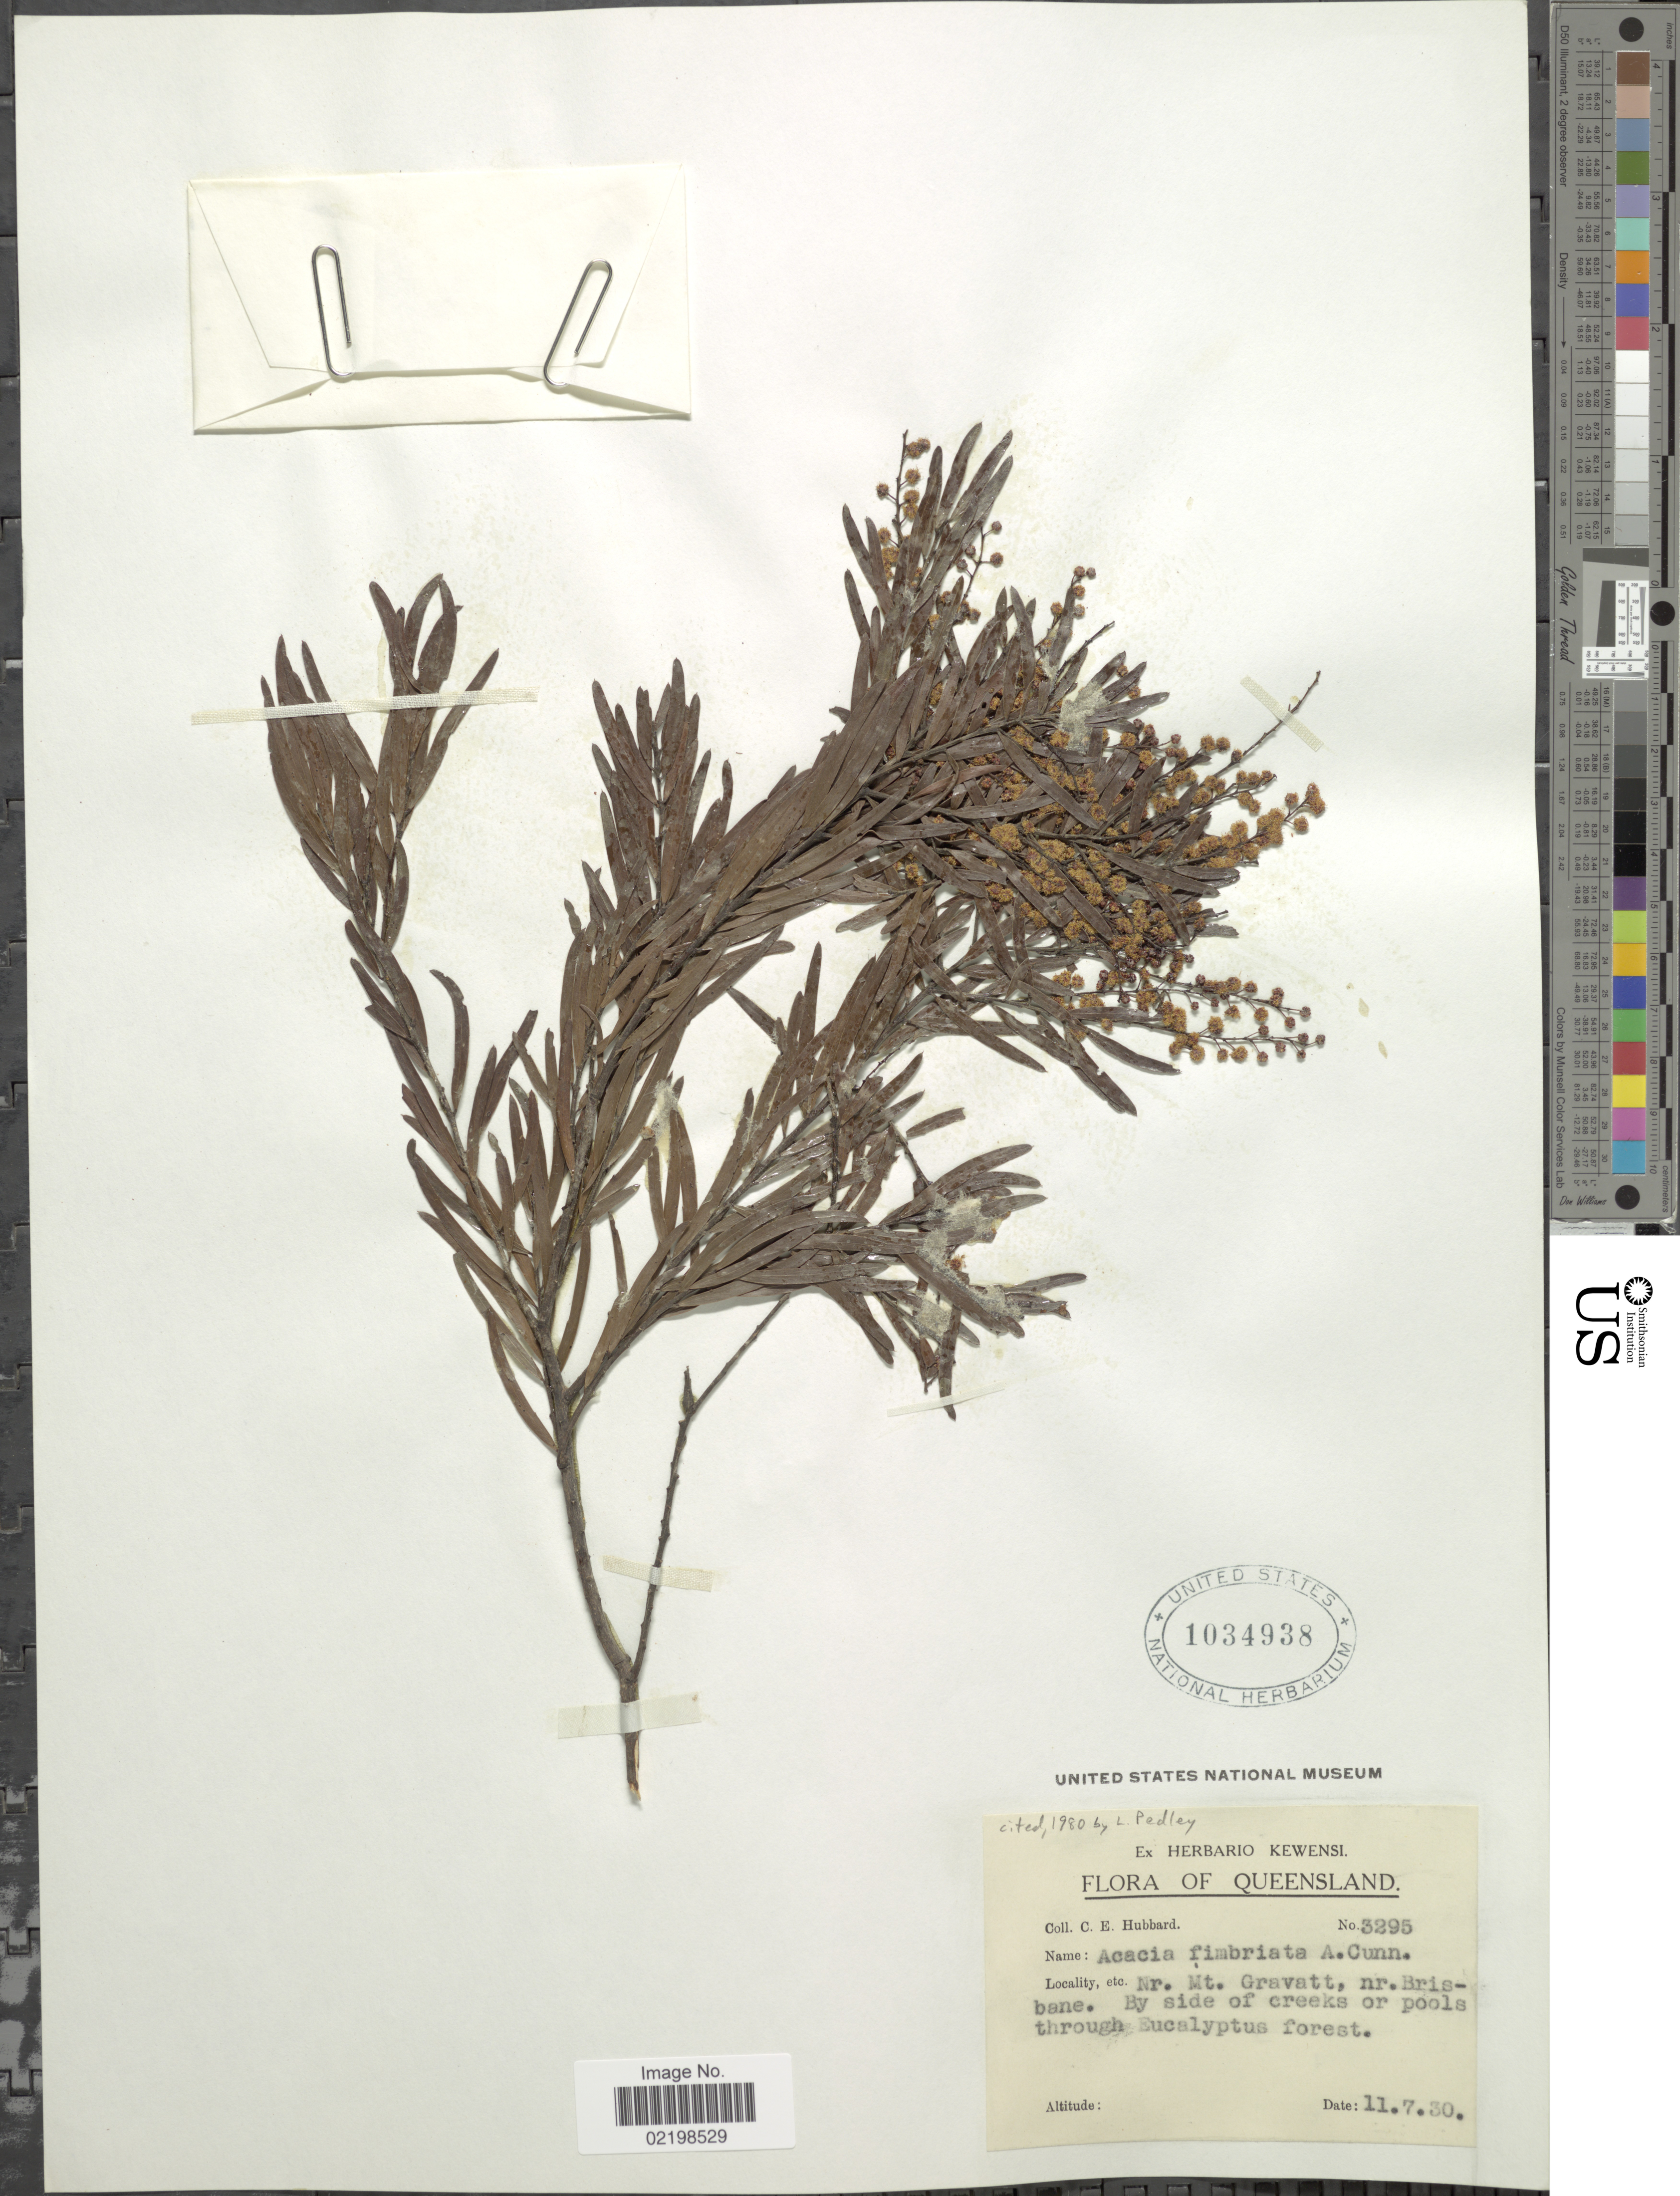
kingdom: Plantae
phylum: Tracheophyta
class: Magnoliopsida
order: Fabales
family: Fabaceae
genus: Acacia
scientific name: Acacia fimbriata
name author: A. Cunn. ex G. Don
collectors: C. E. Hubbard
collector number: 3295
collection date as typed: Transcribed d/m/y: 11/7/30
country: Australia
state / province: Queensland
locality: Nr. Mt. Gravatt, nr. Brisbane.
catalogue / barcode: US 1034938